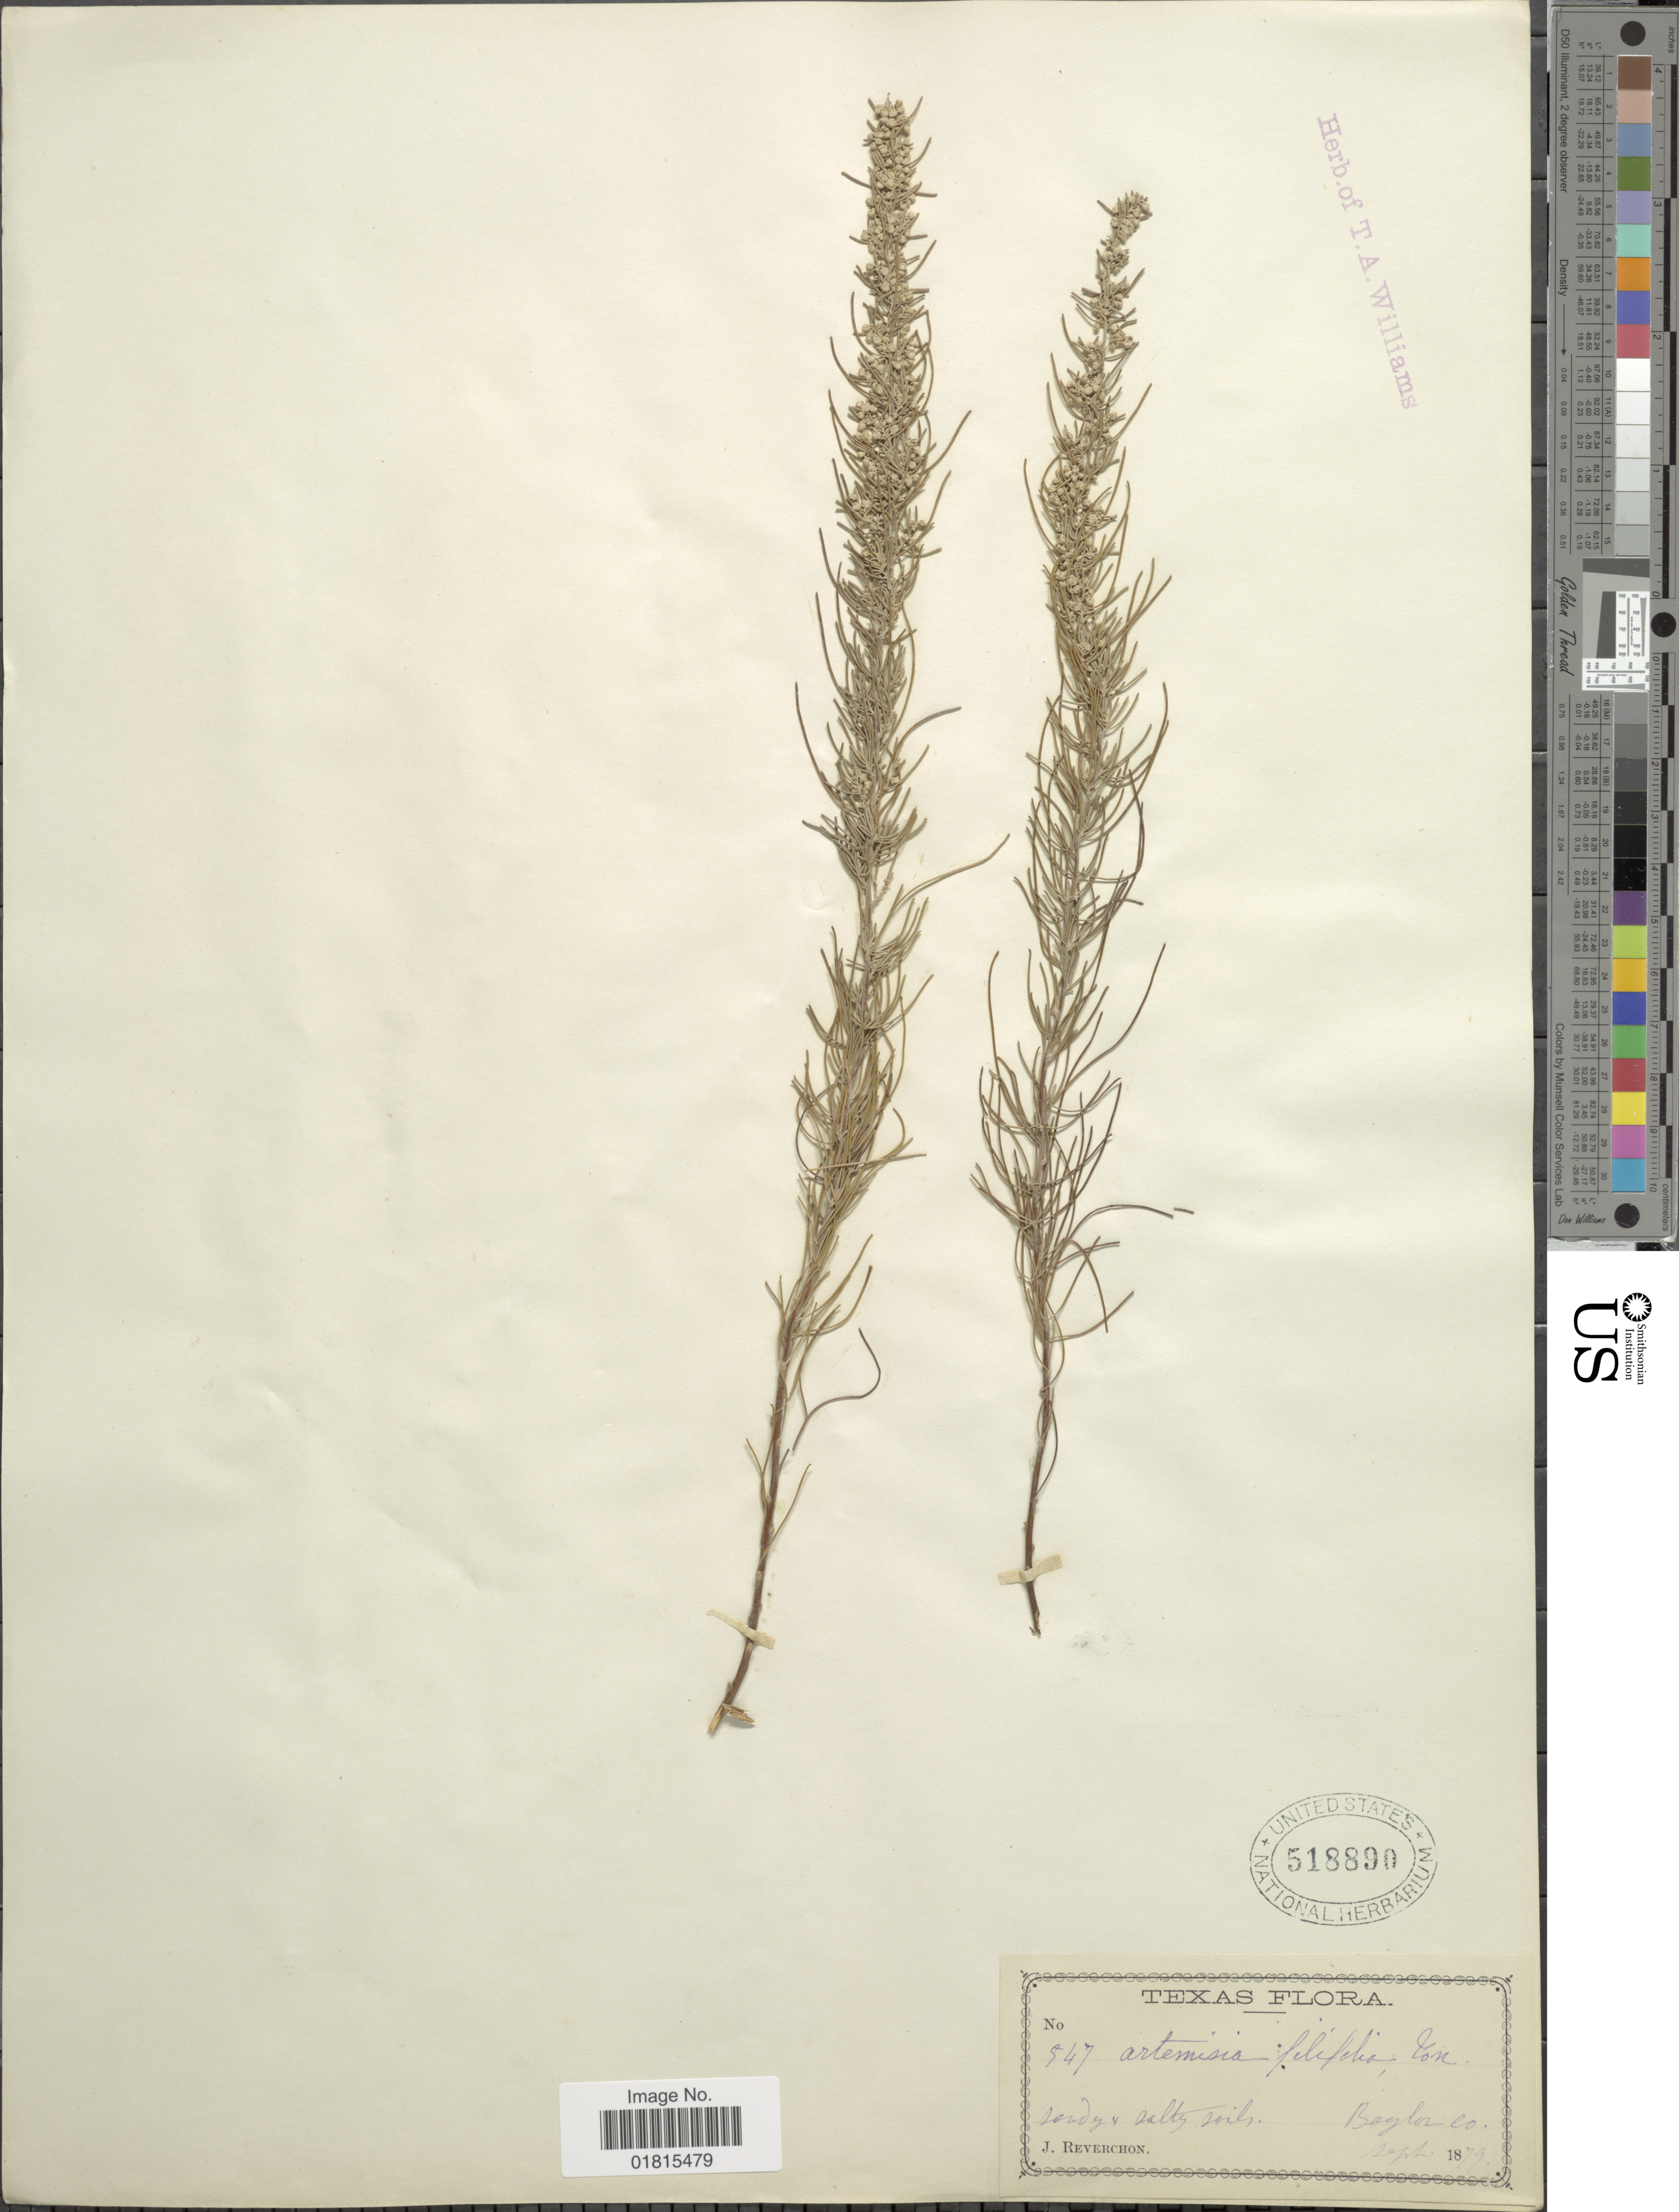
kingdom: Plantae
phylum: Tracheophyta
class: Magnoliopsida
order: Asterales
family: Asteraceae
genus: Artemisia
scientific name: Artemisia filifolia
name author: Torr.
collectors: J. Reverchon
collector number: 547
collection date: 1879-09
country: United States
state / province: Texas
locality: Baylor Co.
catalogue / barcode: US 518890